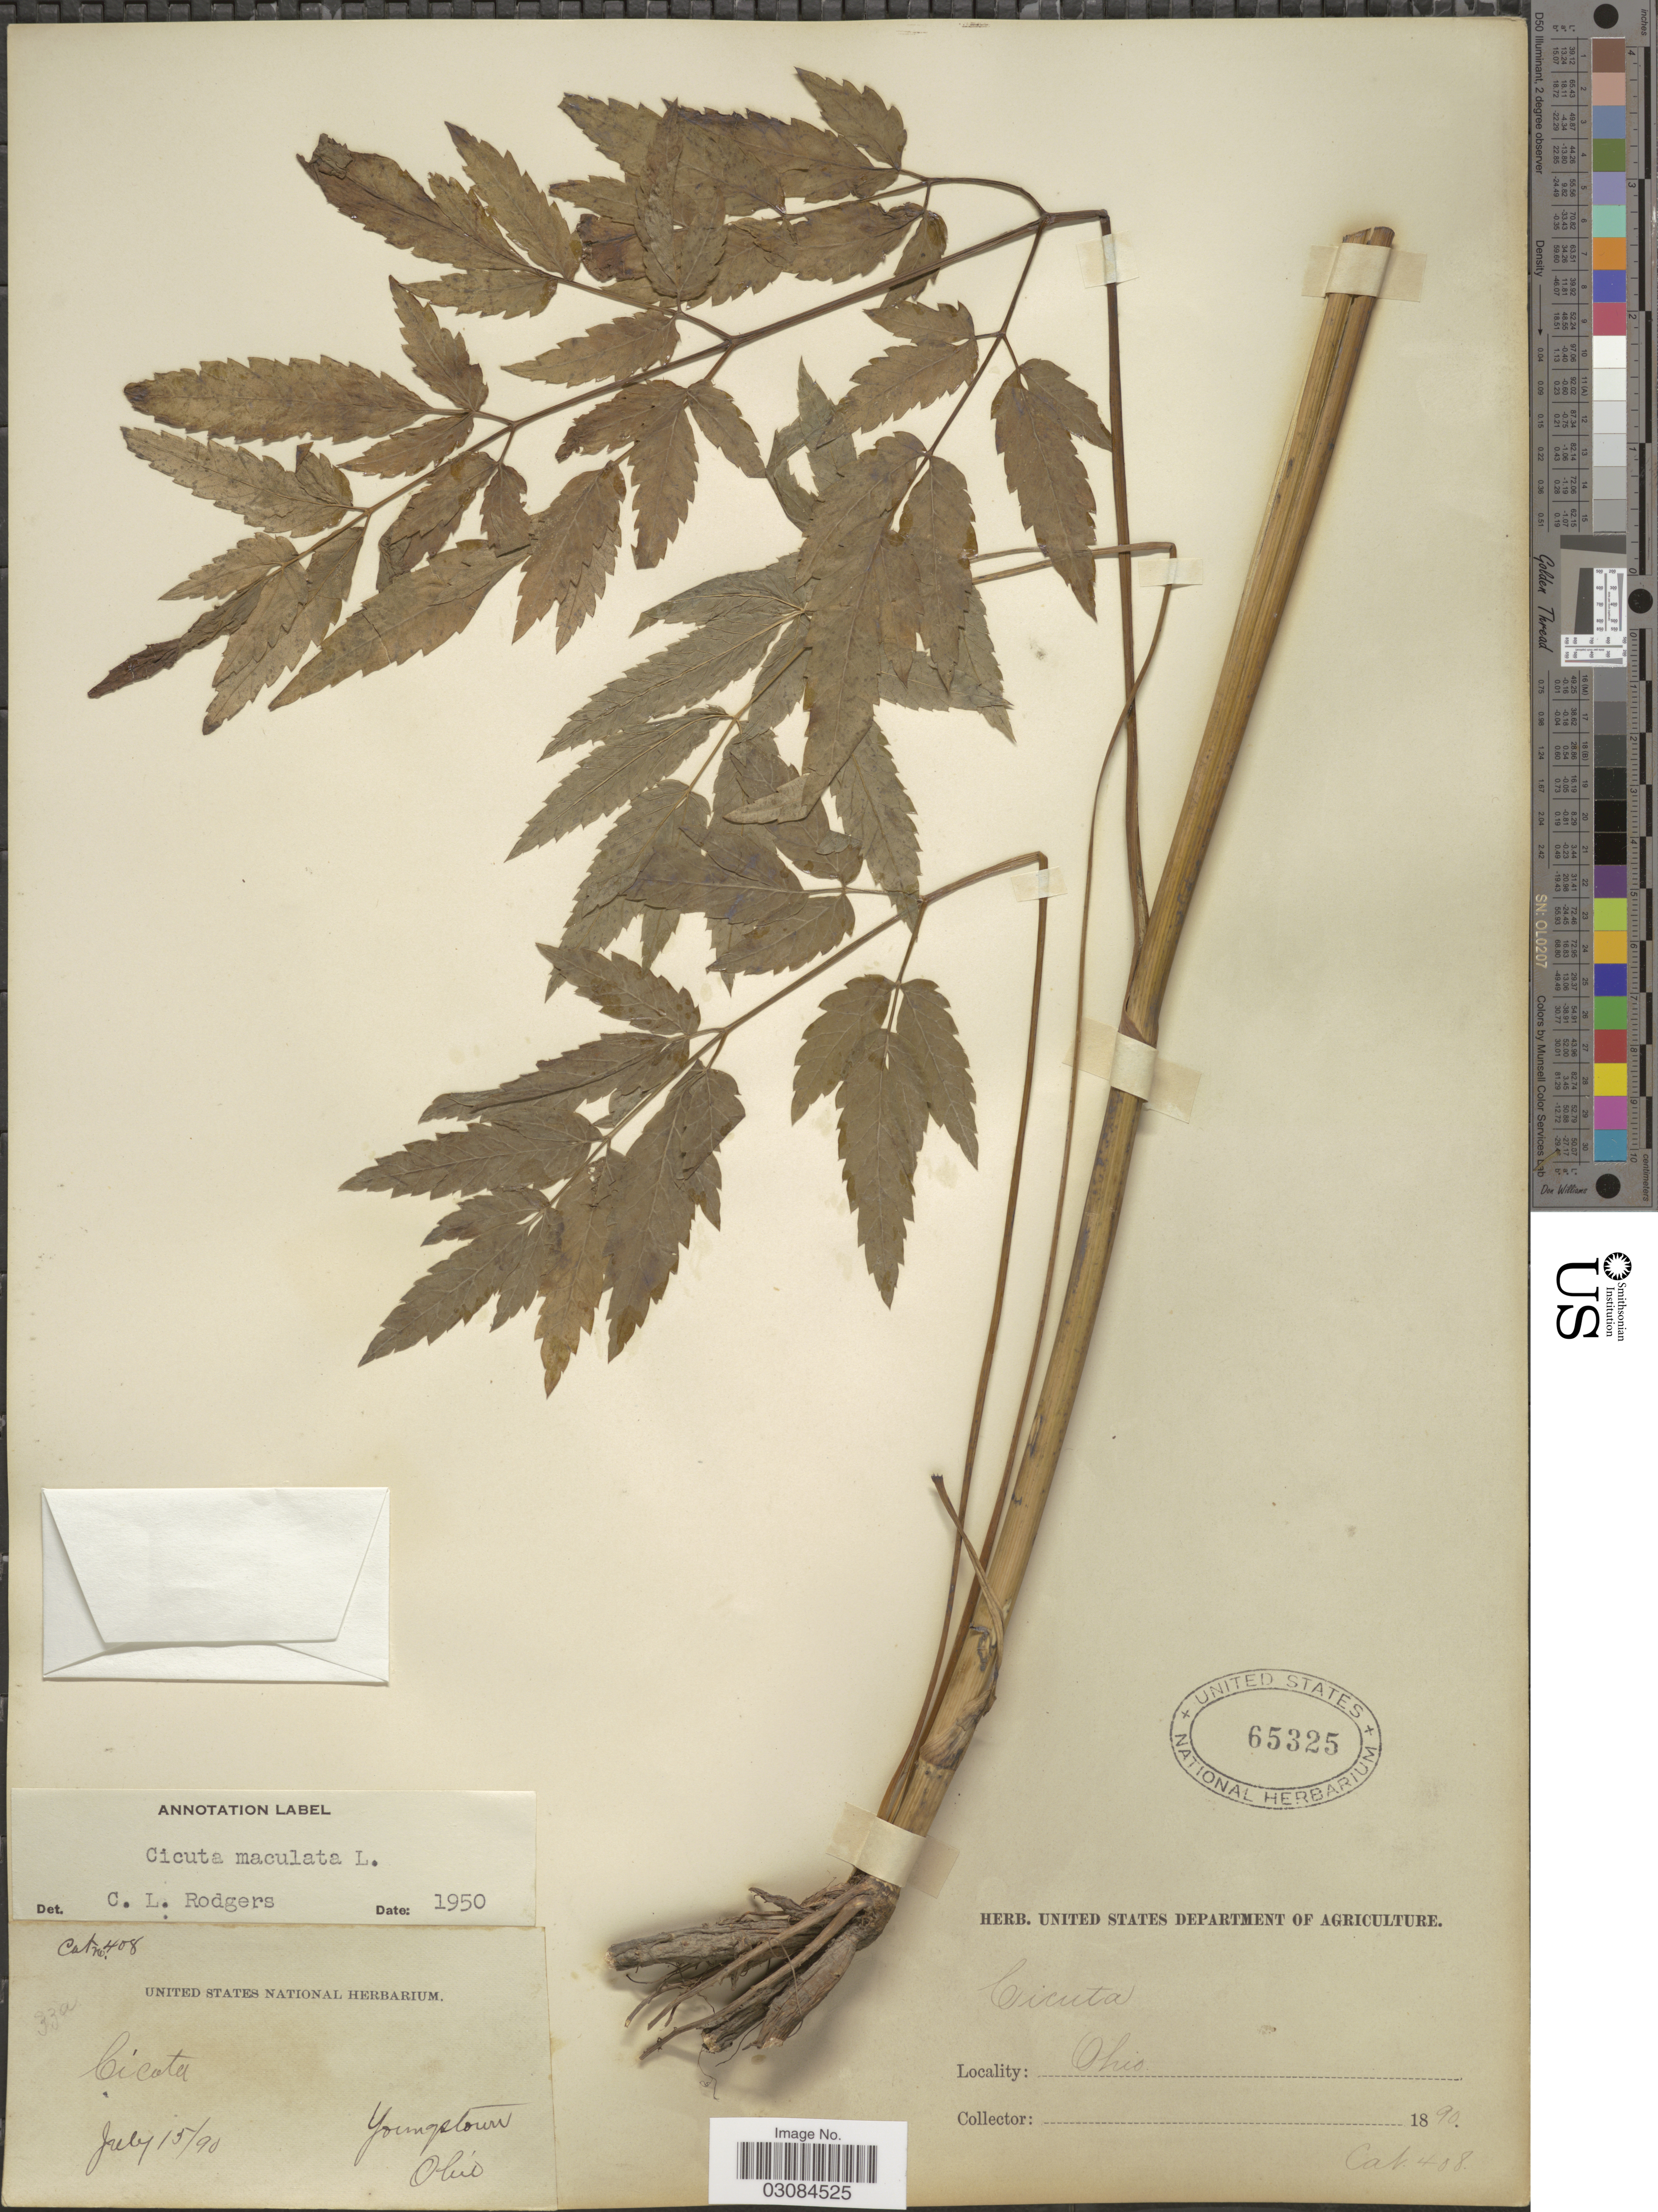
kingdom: Plantae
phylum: Tracheophyta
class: Magnoliopsida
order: Apiales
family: Apiaceae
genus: Cicuta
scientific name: Cicuta maculata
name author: L.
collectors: ex herb. United States National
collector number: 408?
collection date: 1890-07-15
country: United States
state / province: Ohio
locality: Youngstown.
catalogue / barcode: US 65325